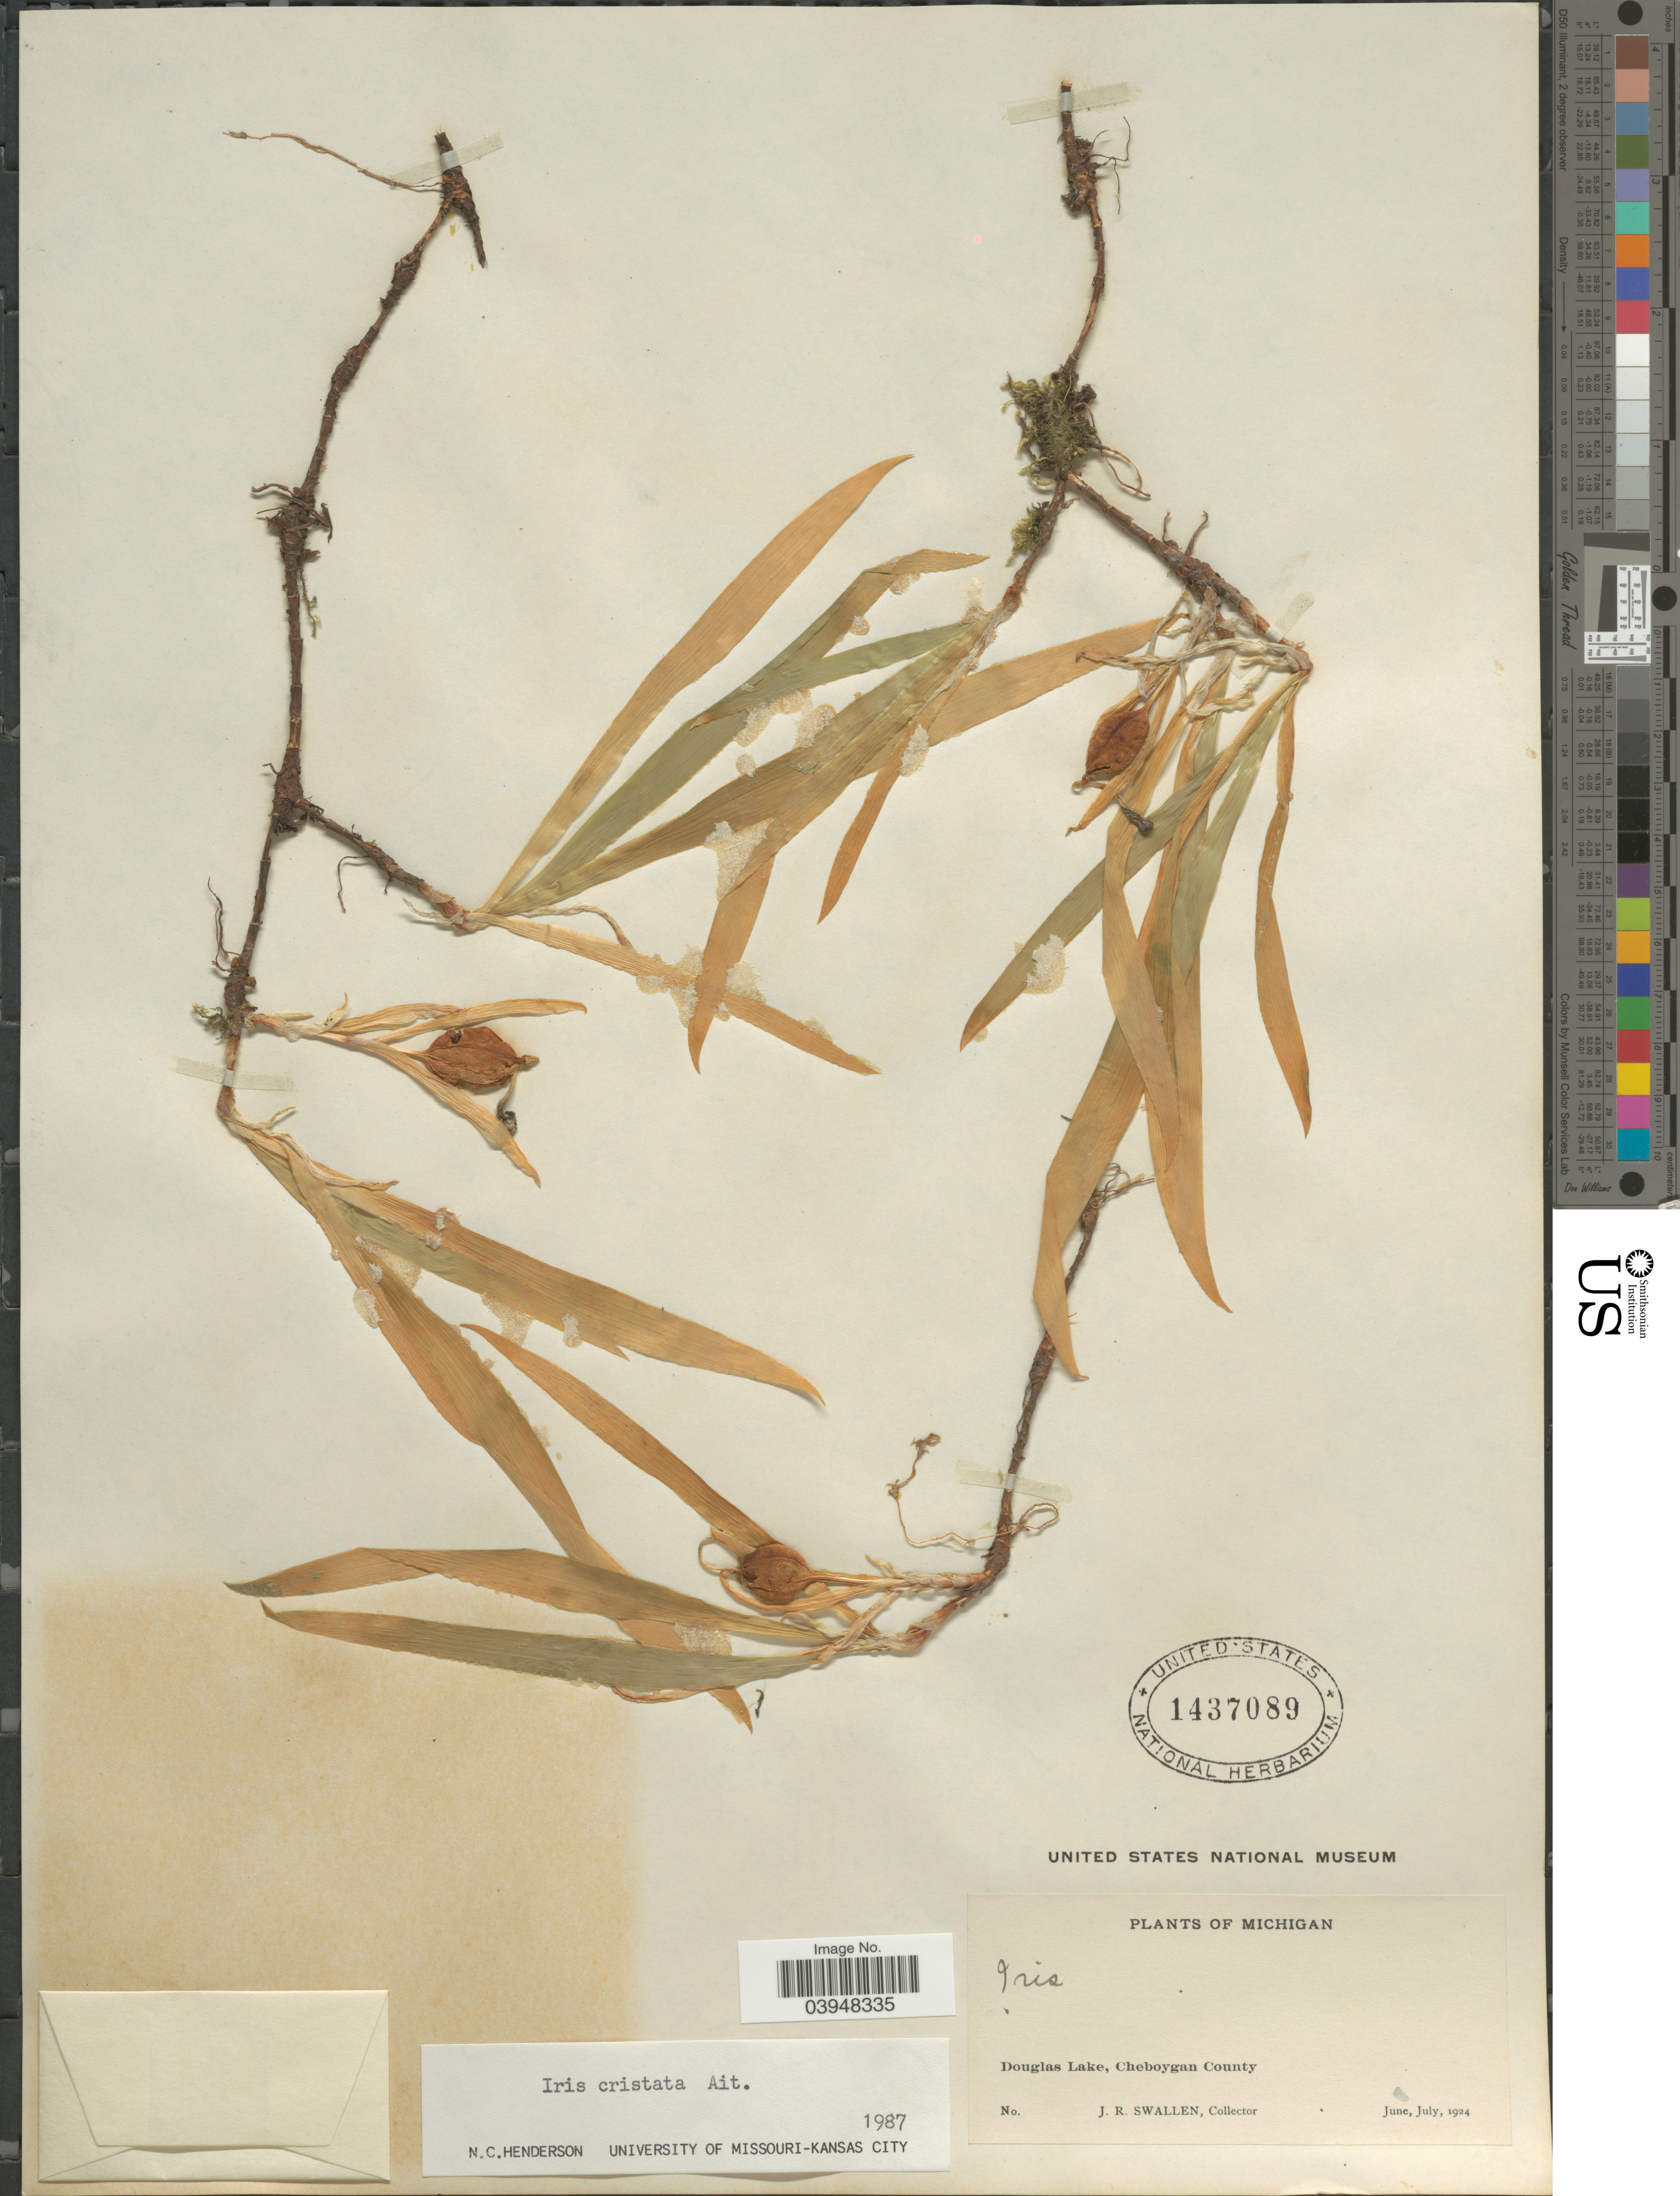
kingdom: Plantae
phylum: Tracheophyta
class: Liliopsida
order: Asparagales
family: Iridaceae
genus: Iris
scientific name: Iris cristata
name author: Aiton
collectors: J. R. Swallen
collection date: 1924-06/1924-07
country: United States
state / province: Michigan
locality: Douglas Lake, Cheboygan County.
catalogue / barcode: US 1437089